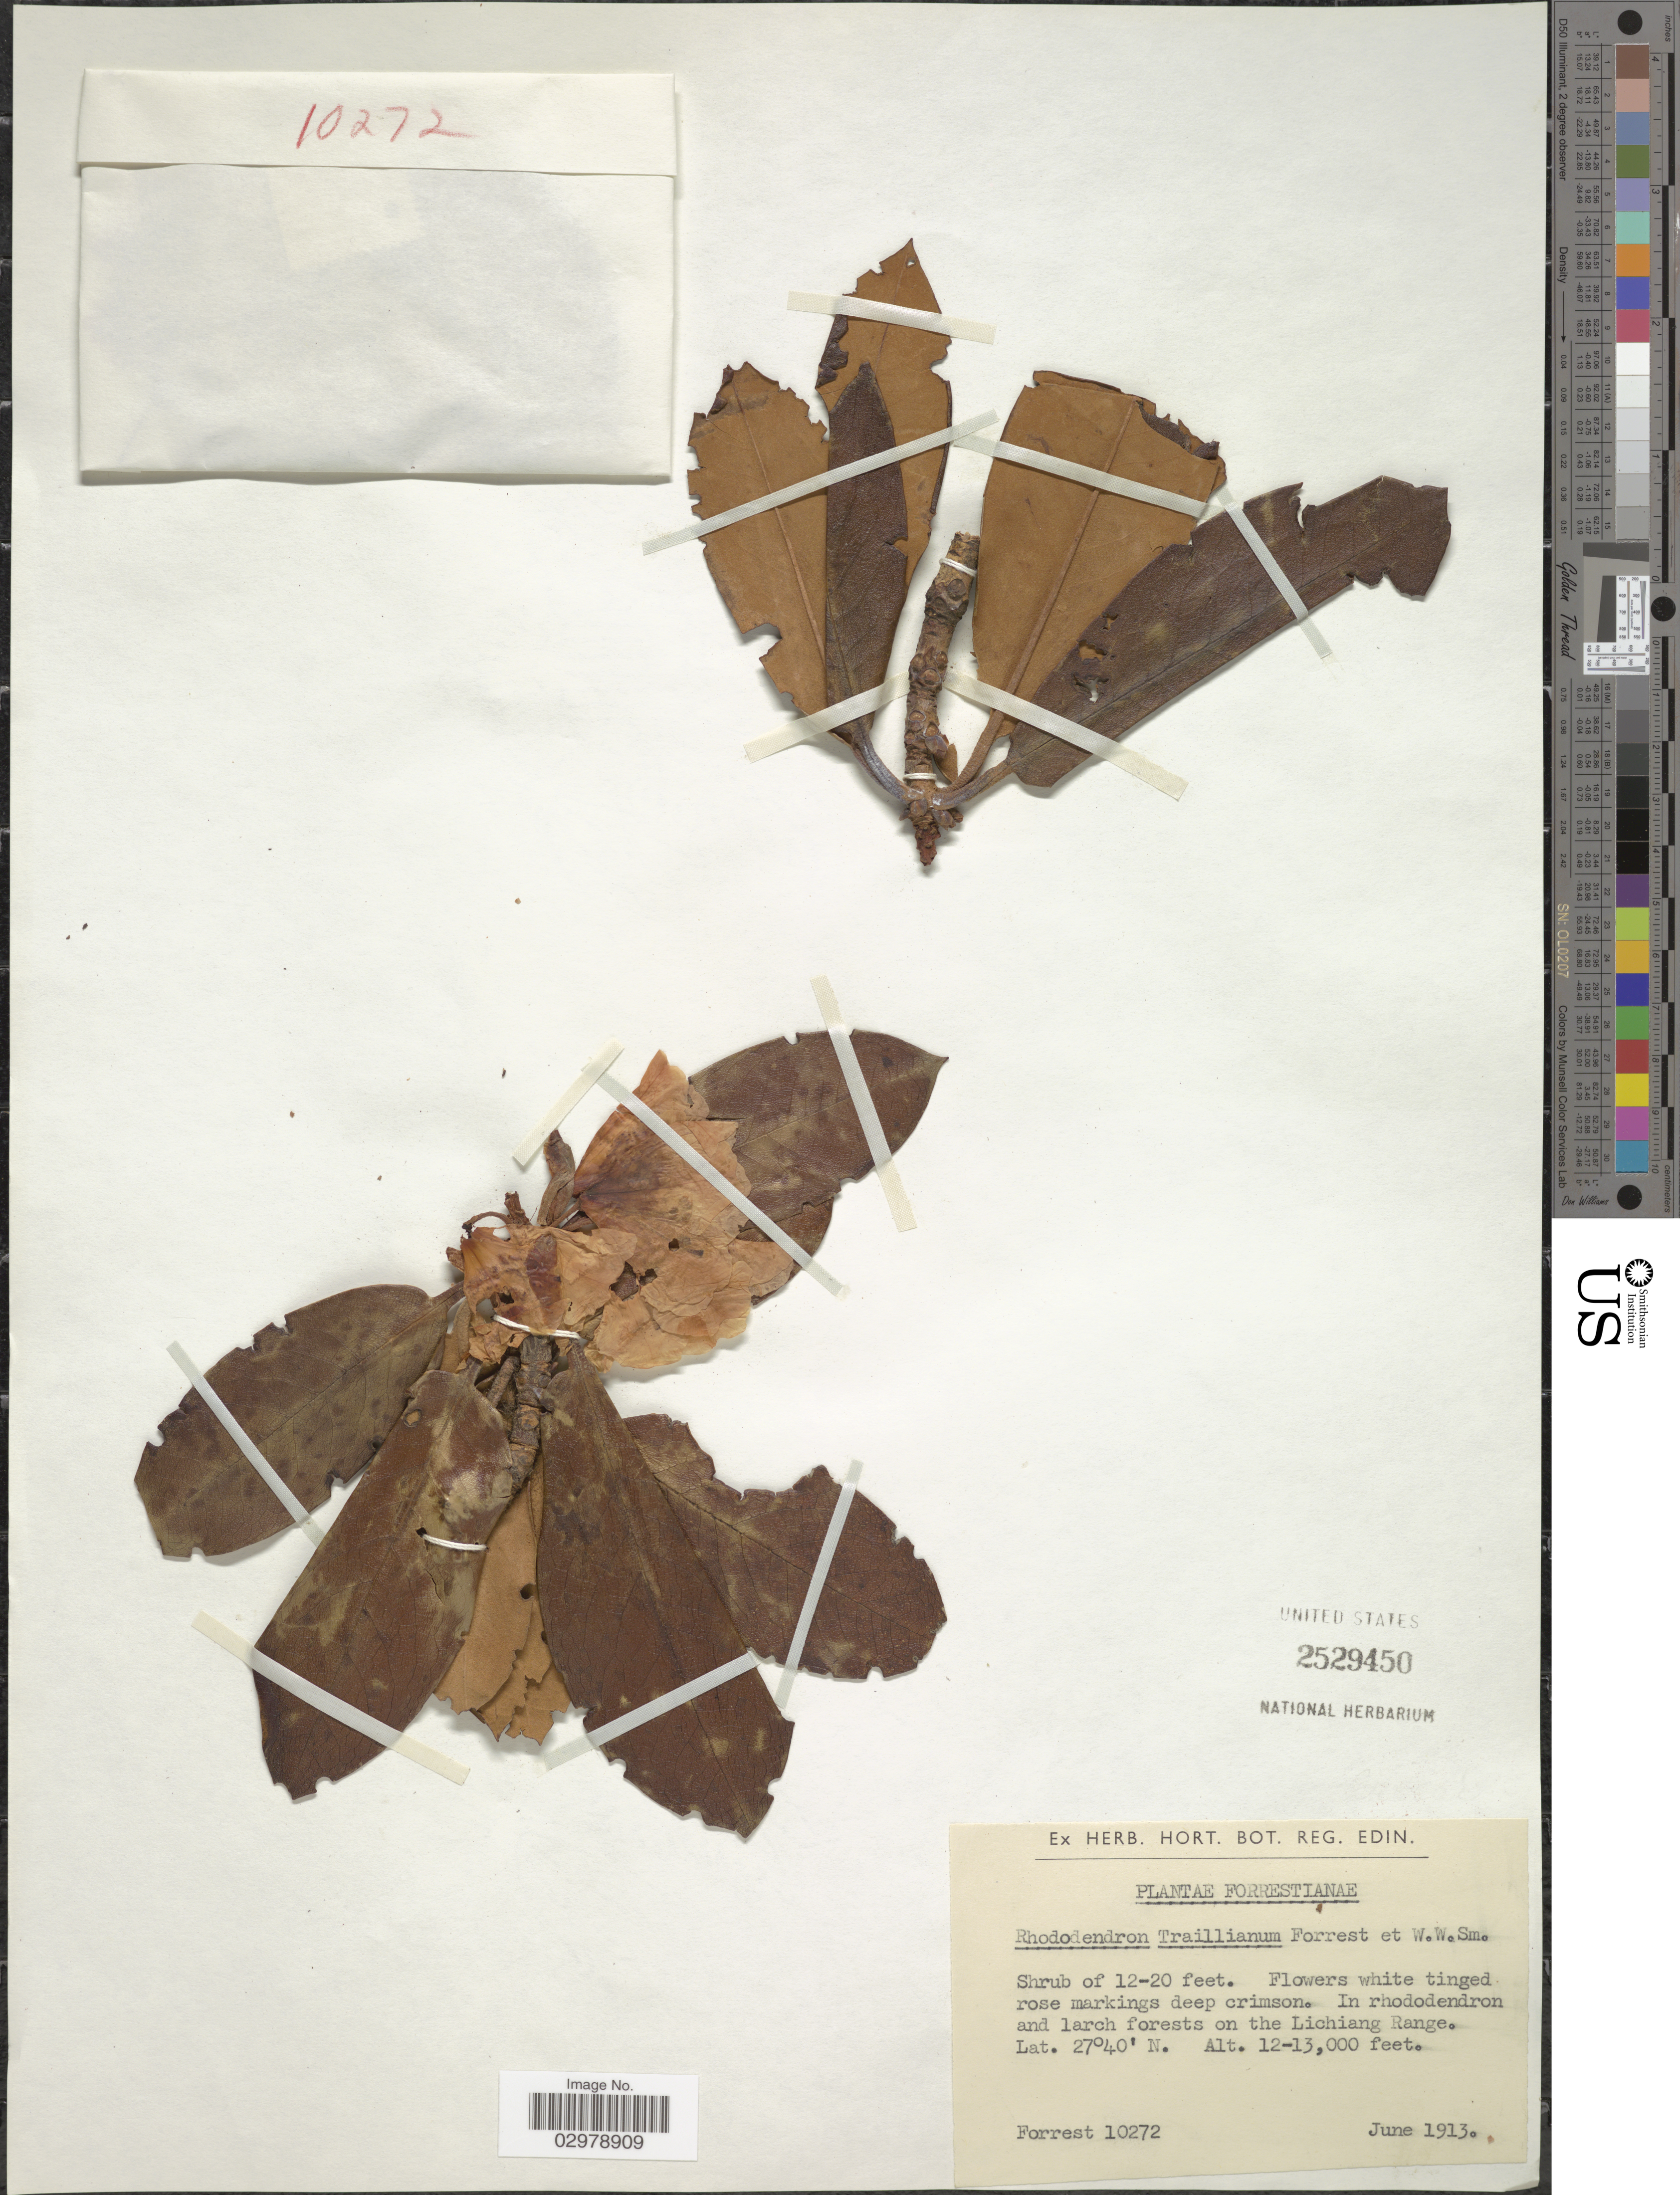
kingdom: Plantae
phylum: Tracheophyta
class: Magnoliopsida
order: Ericales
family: Ericaceae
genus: Rhododendron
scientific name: Rhododendron traillianum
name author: Forrest & W.W. Sm.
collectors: -. Forrest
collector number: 10272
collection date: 1913-06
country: China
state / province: Yunnan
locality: In rhododendron and larch forests on the Lichiang Range.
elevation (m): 3658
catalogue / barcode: US 2529450